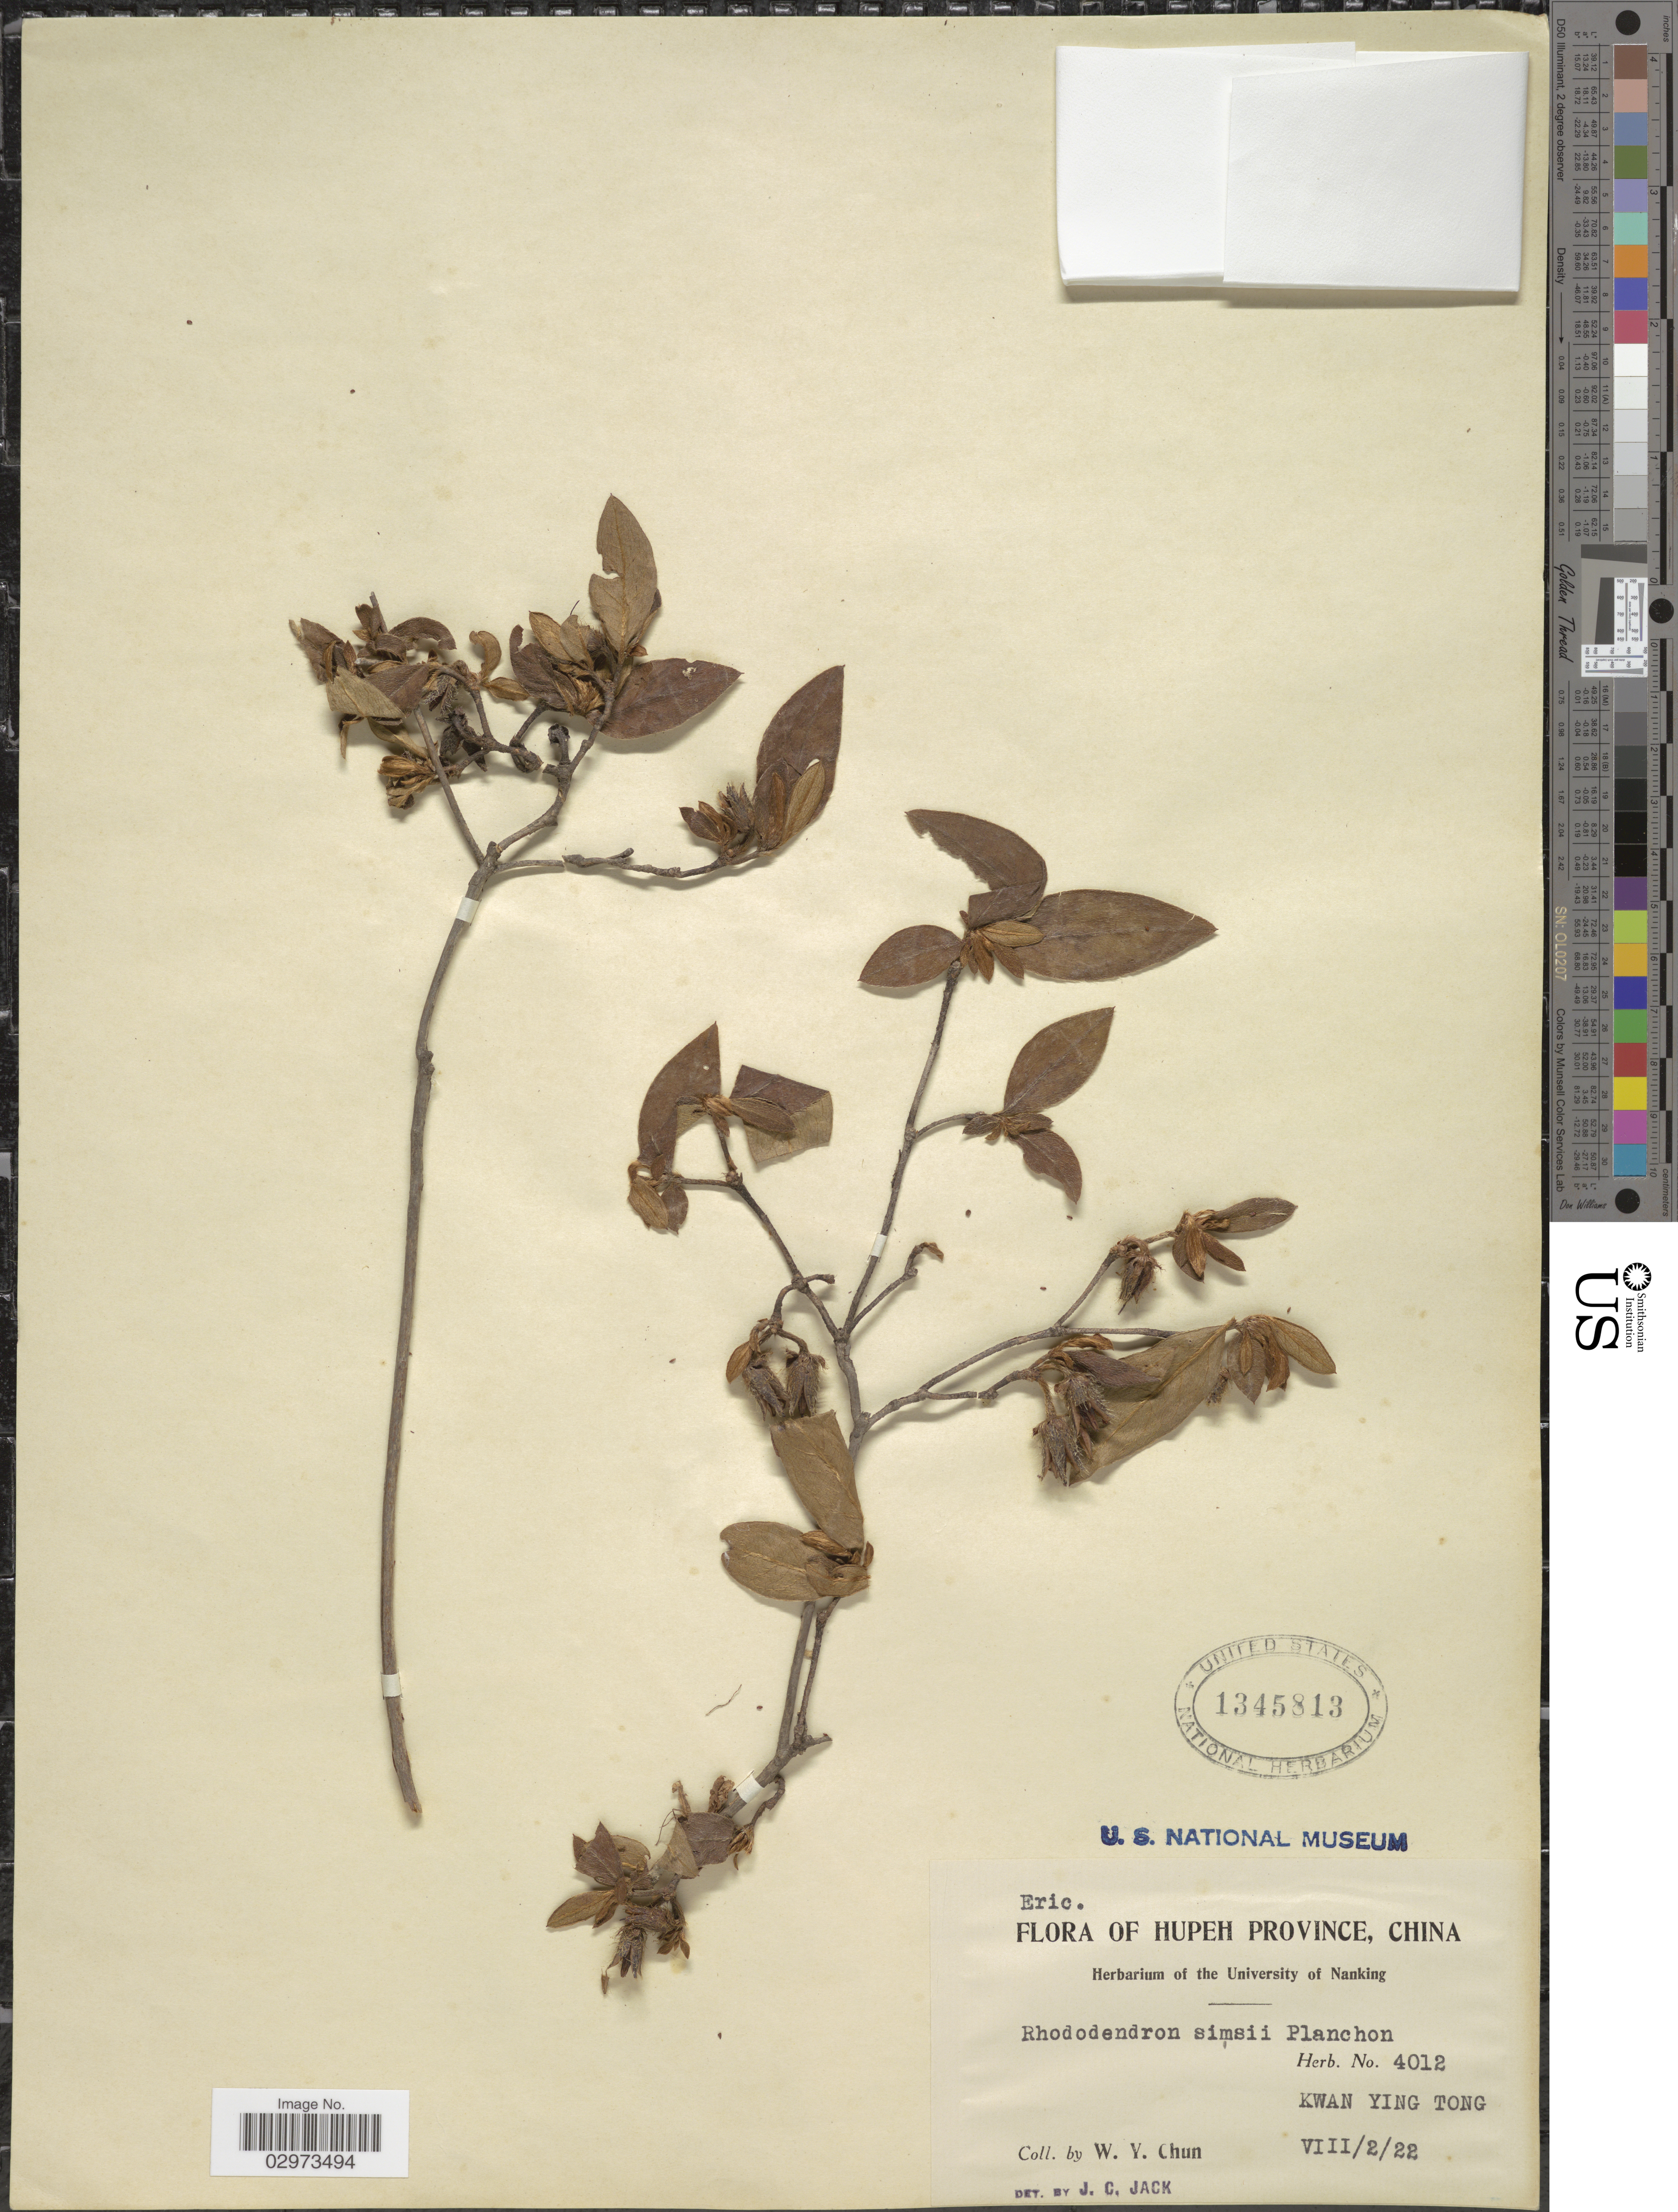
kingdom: Plantae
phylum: Tracheophyta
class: Magnoliopsida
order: Ericales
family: Ericaceae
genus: Rhododendron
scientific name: Rhododendron simsii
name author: Planch.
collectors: W. Y. Chun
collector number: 4012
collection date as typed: Transcribed d/m/y: 2/8/22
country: China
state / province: Hubei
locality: Hupeh Province. Kwan Ying Tong.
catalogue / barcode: US 1345813